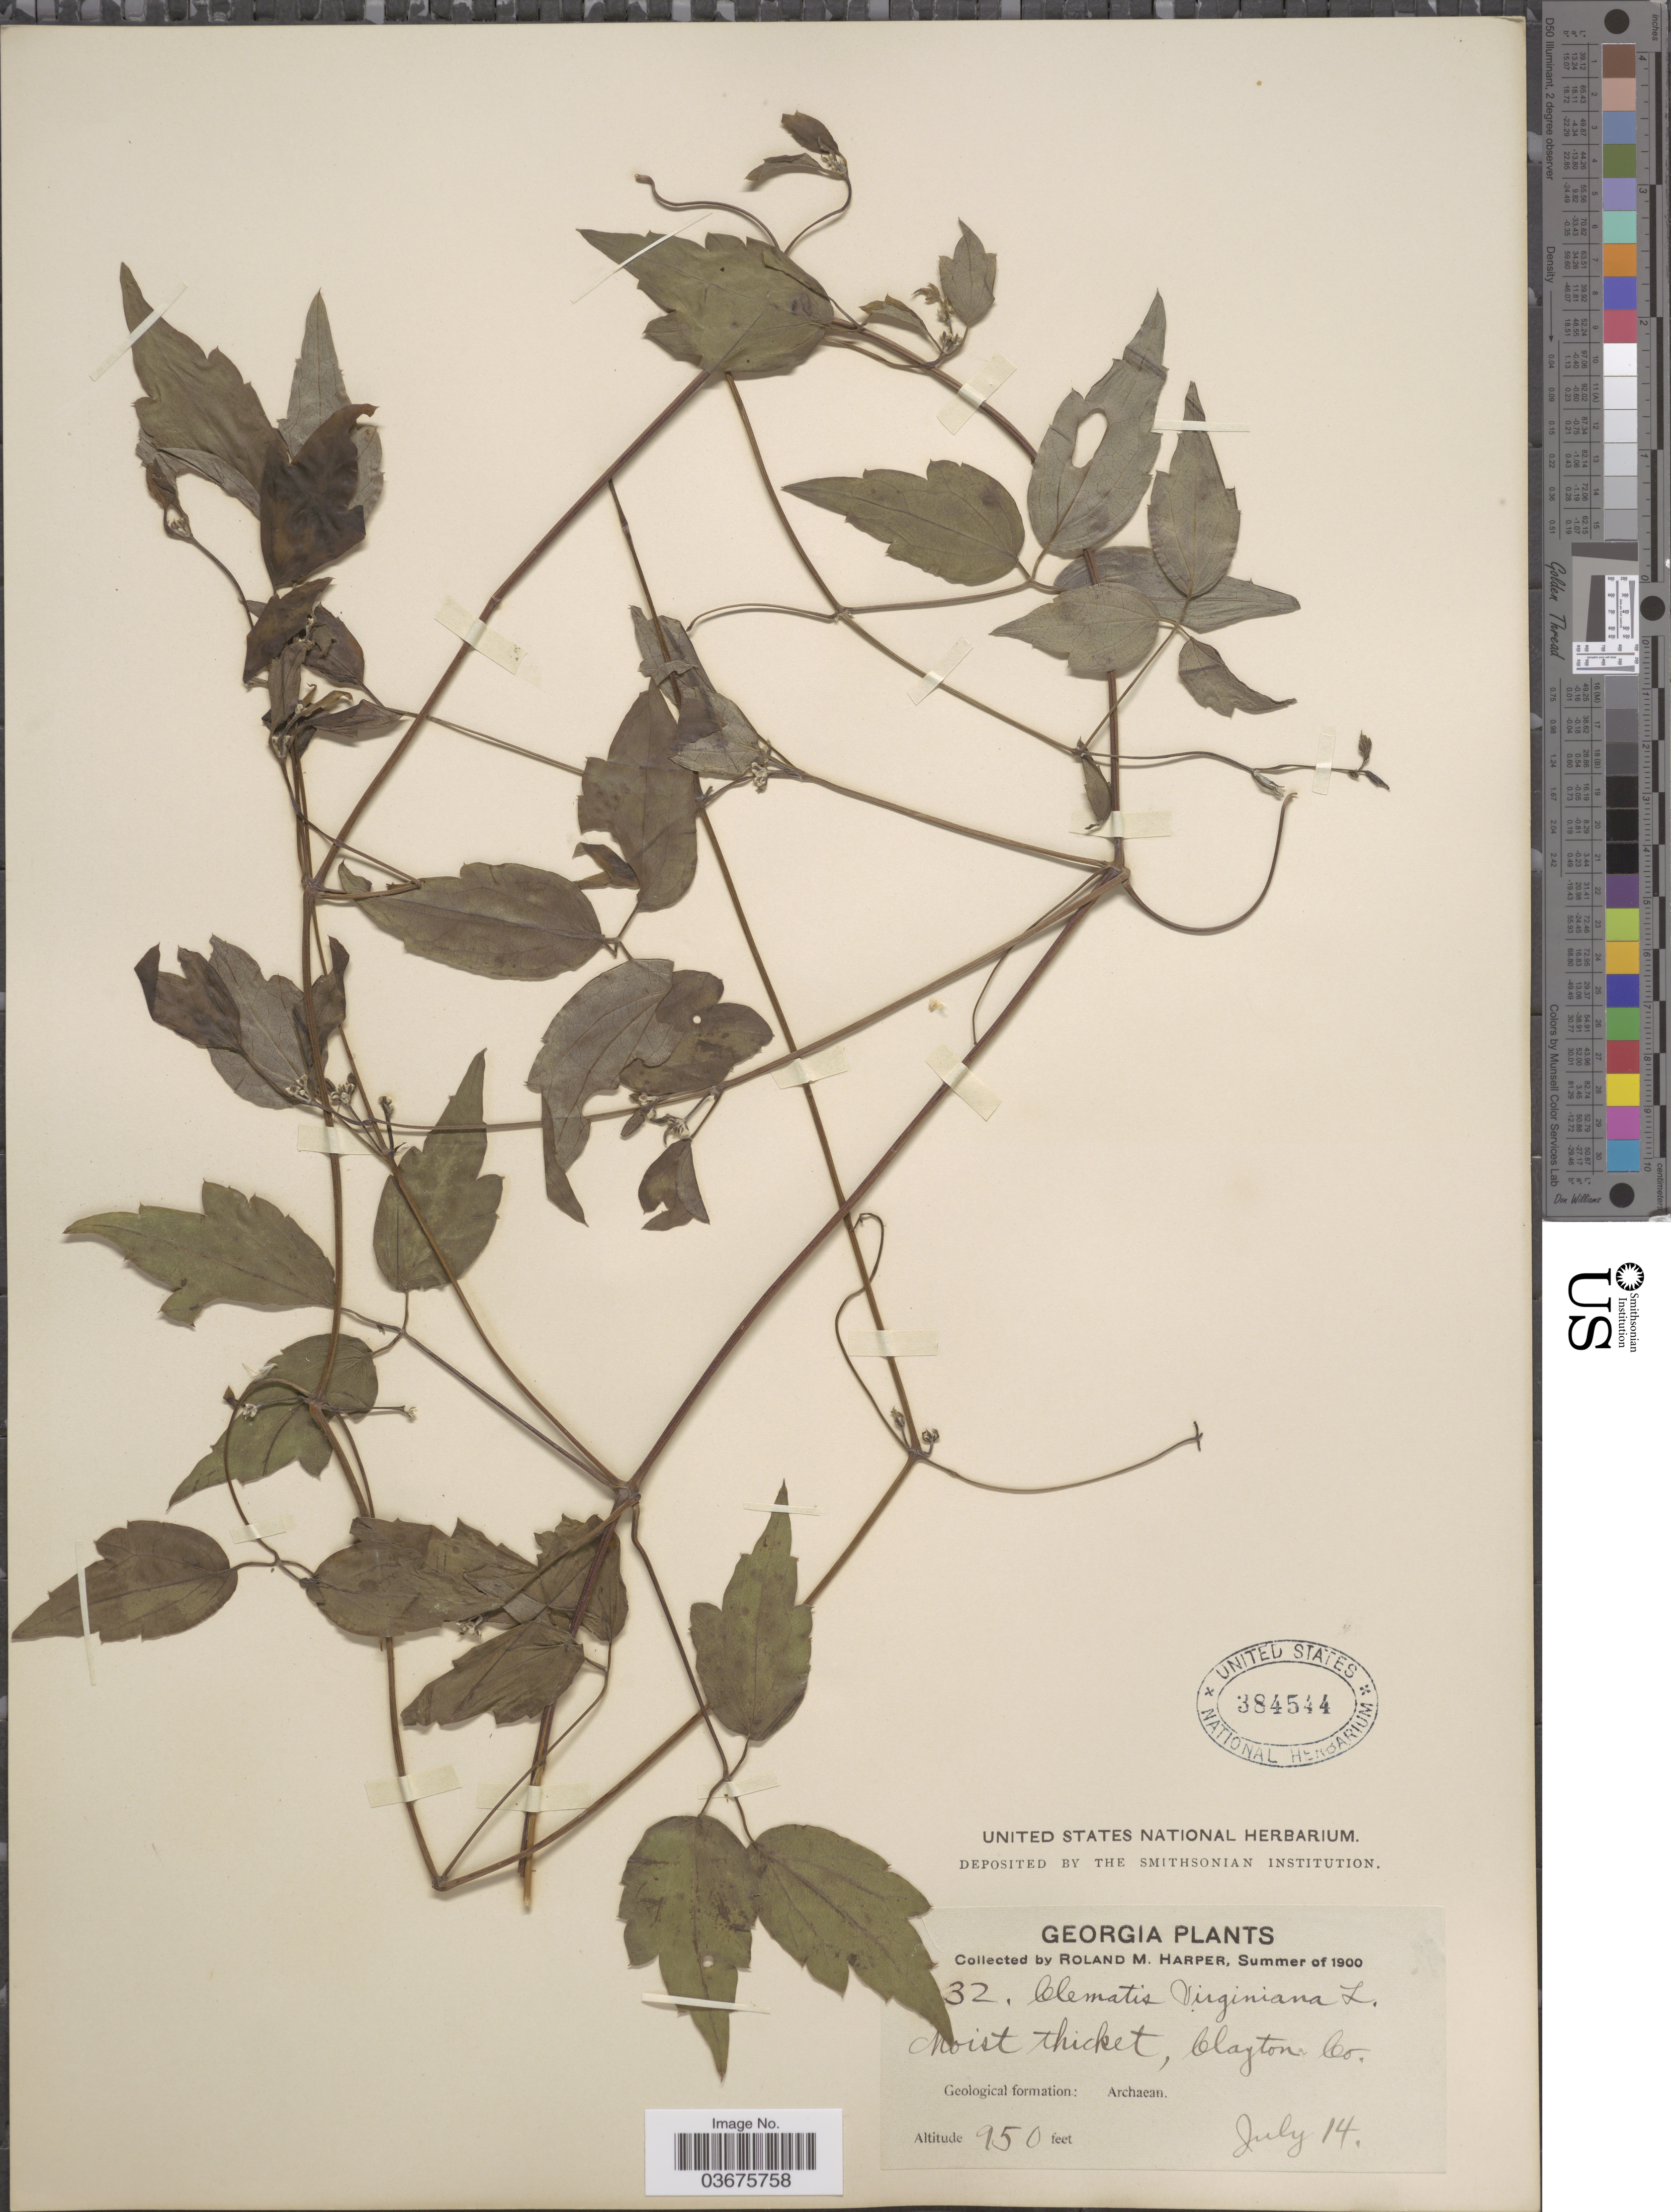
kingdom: Plantae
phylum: Tracheophyta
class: Magnoliopsida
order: Ranunculales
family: Ranunculaceae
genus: Clematis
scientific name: Clematis virginiana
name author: L.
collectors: R. M. Harper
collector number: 32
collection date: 1900-07-14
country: United States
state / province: Georgia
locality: Clayton Co.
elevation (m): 290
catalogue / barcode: US 384544